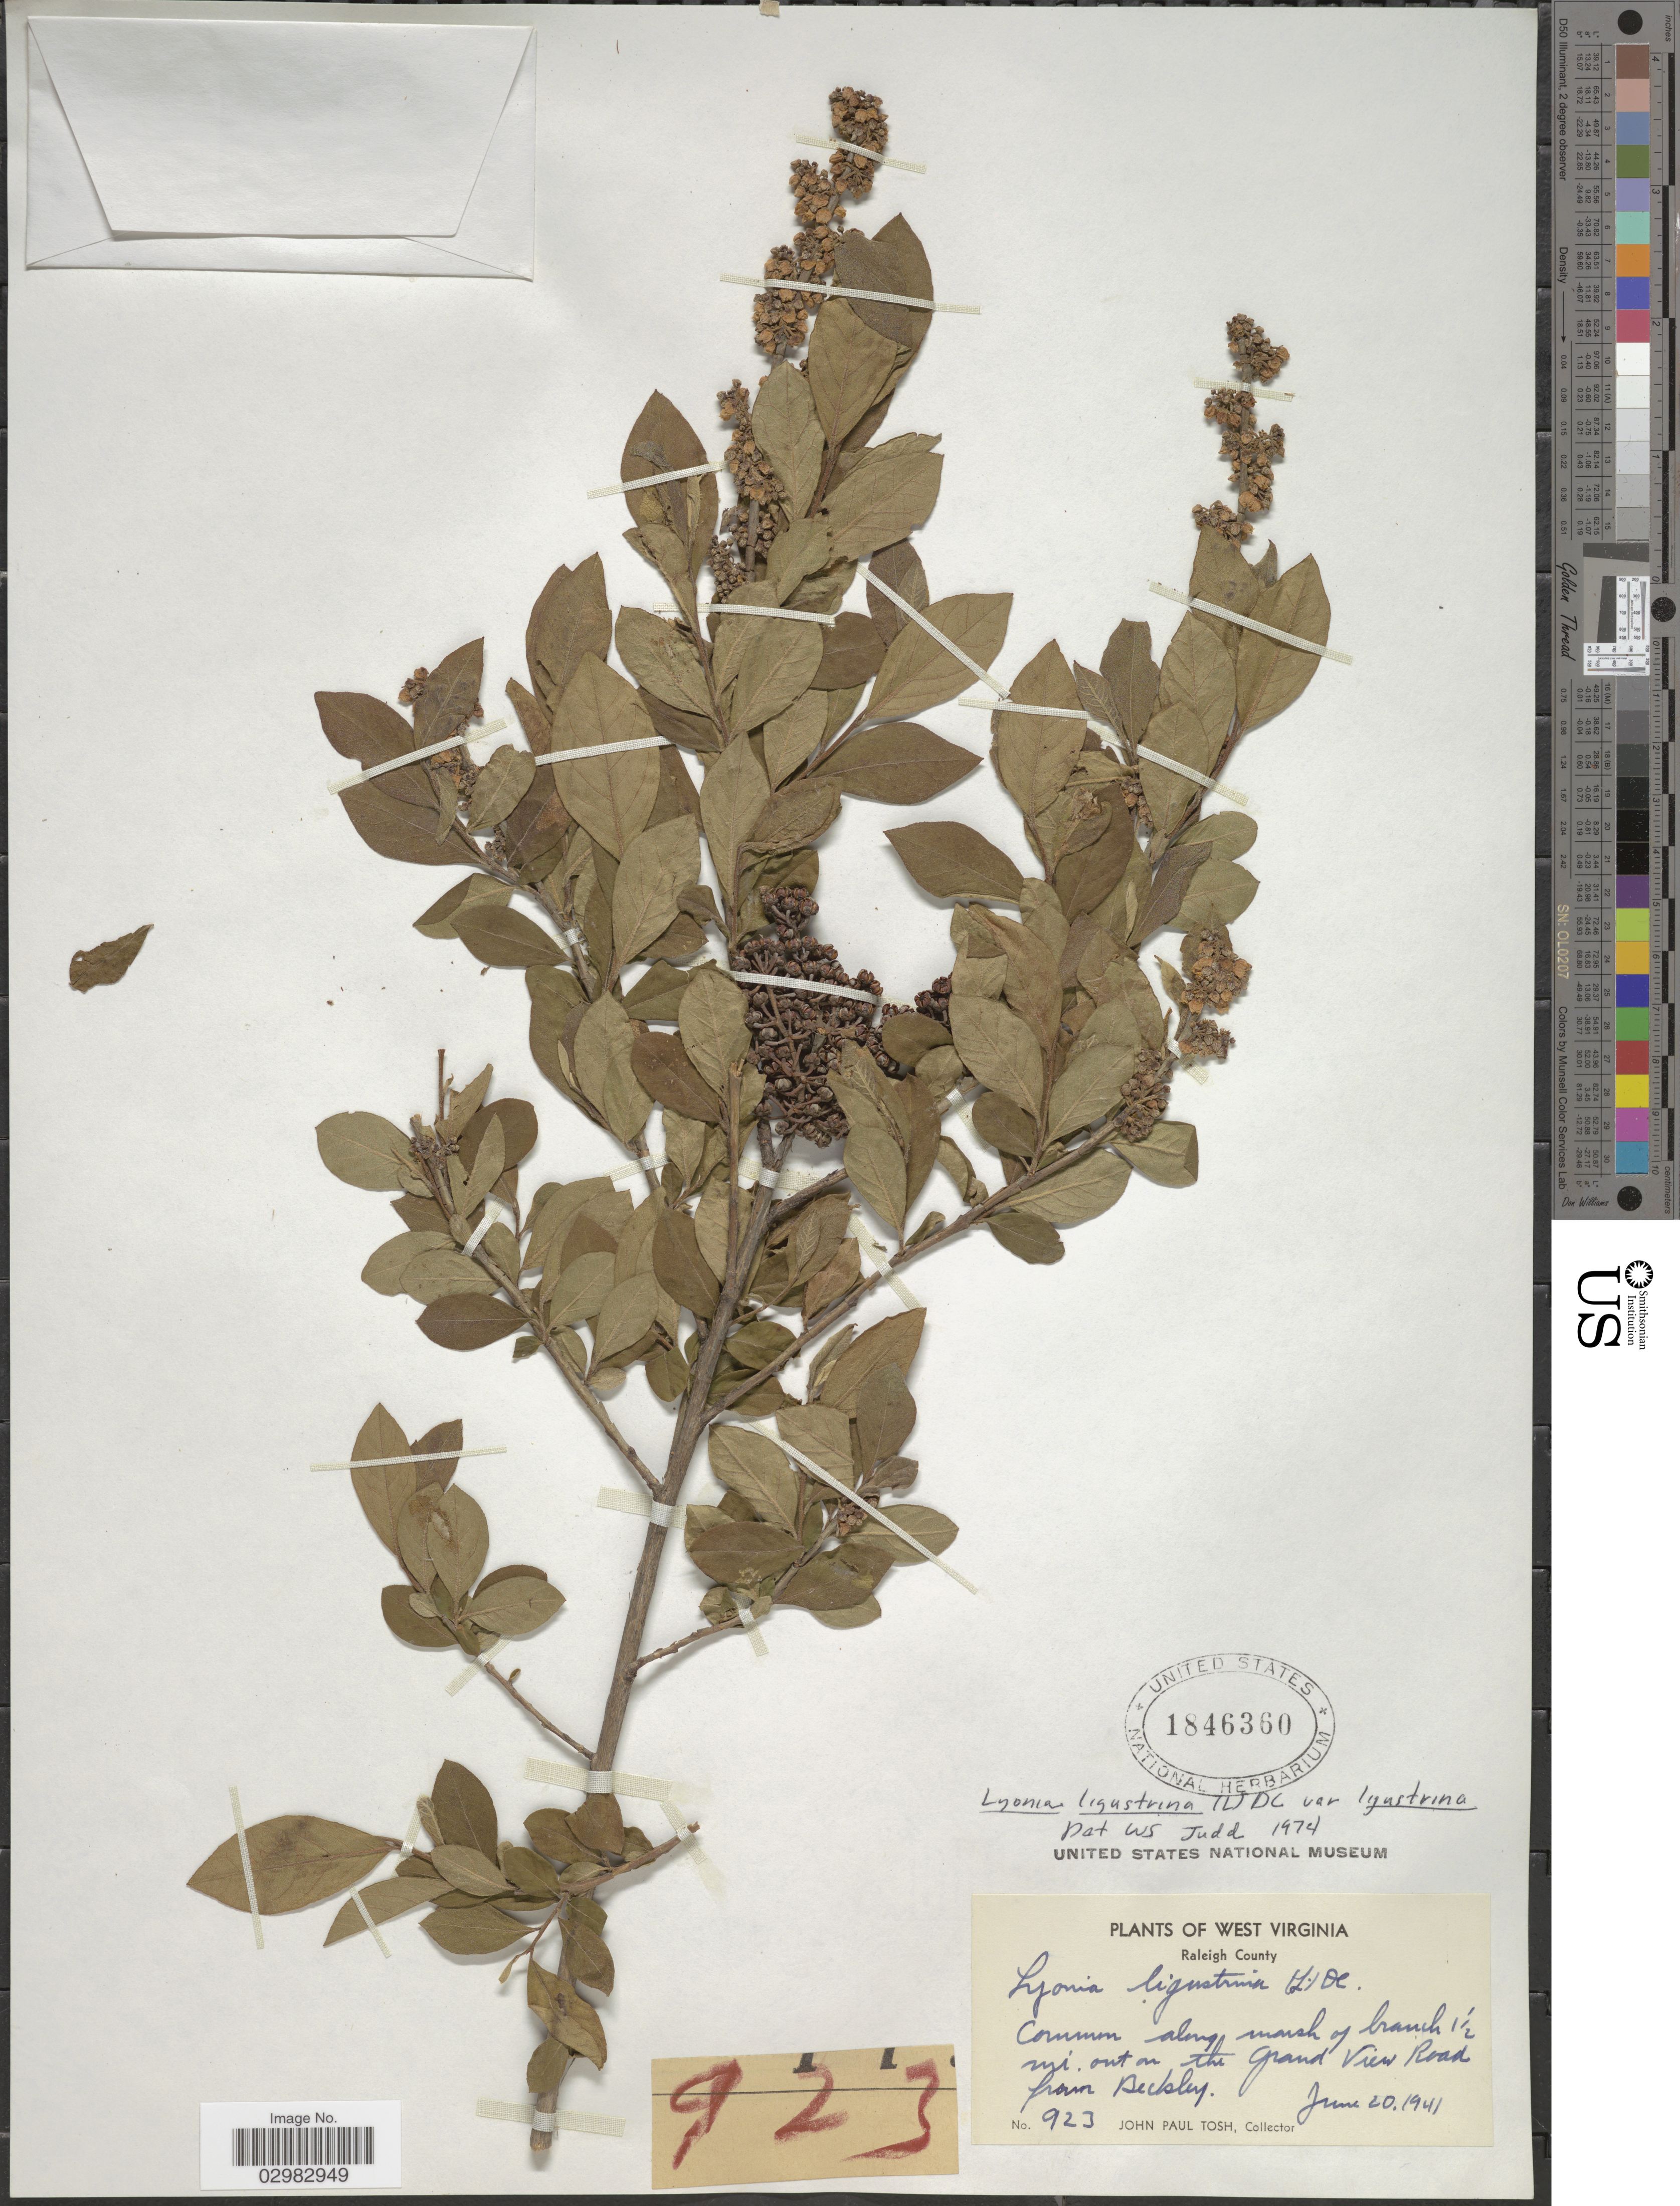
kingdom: Plantae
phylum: Tracheophyta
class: Magnoliopsida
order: Ericales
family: Ericaceae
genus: Lyonia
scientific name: Lyonia ligustrina var. ligustrina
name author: (L.) DC.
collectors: J. Tosh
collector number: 923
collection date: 1941-06-20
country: United States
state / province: West Virginia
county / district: Raleigh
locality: Raleigh County, common along marsh of branch 1½ mi. out on the Grand View Road from Beckley.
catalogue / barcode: US 1846360